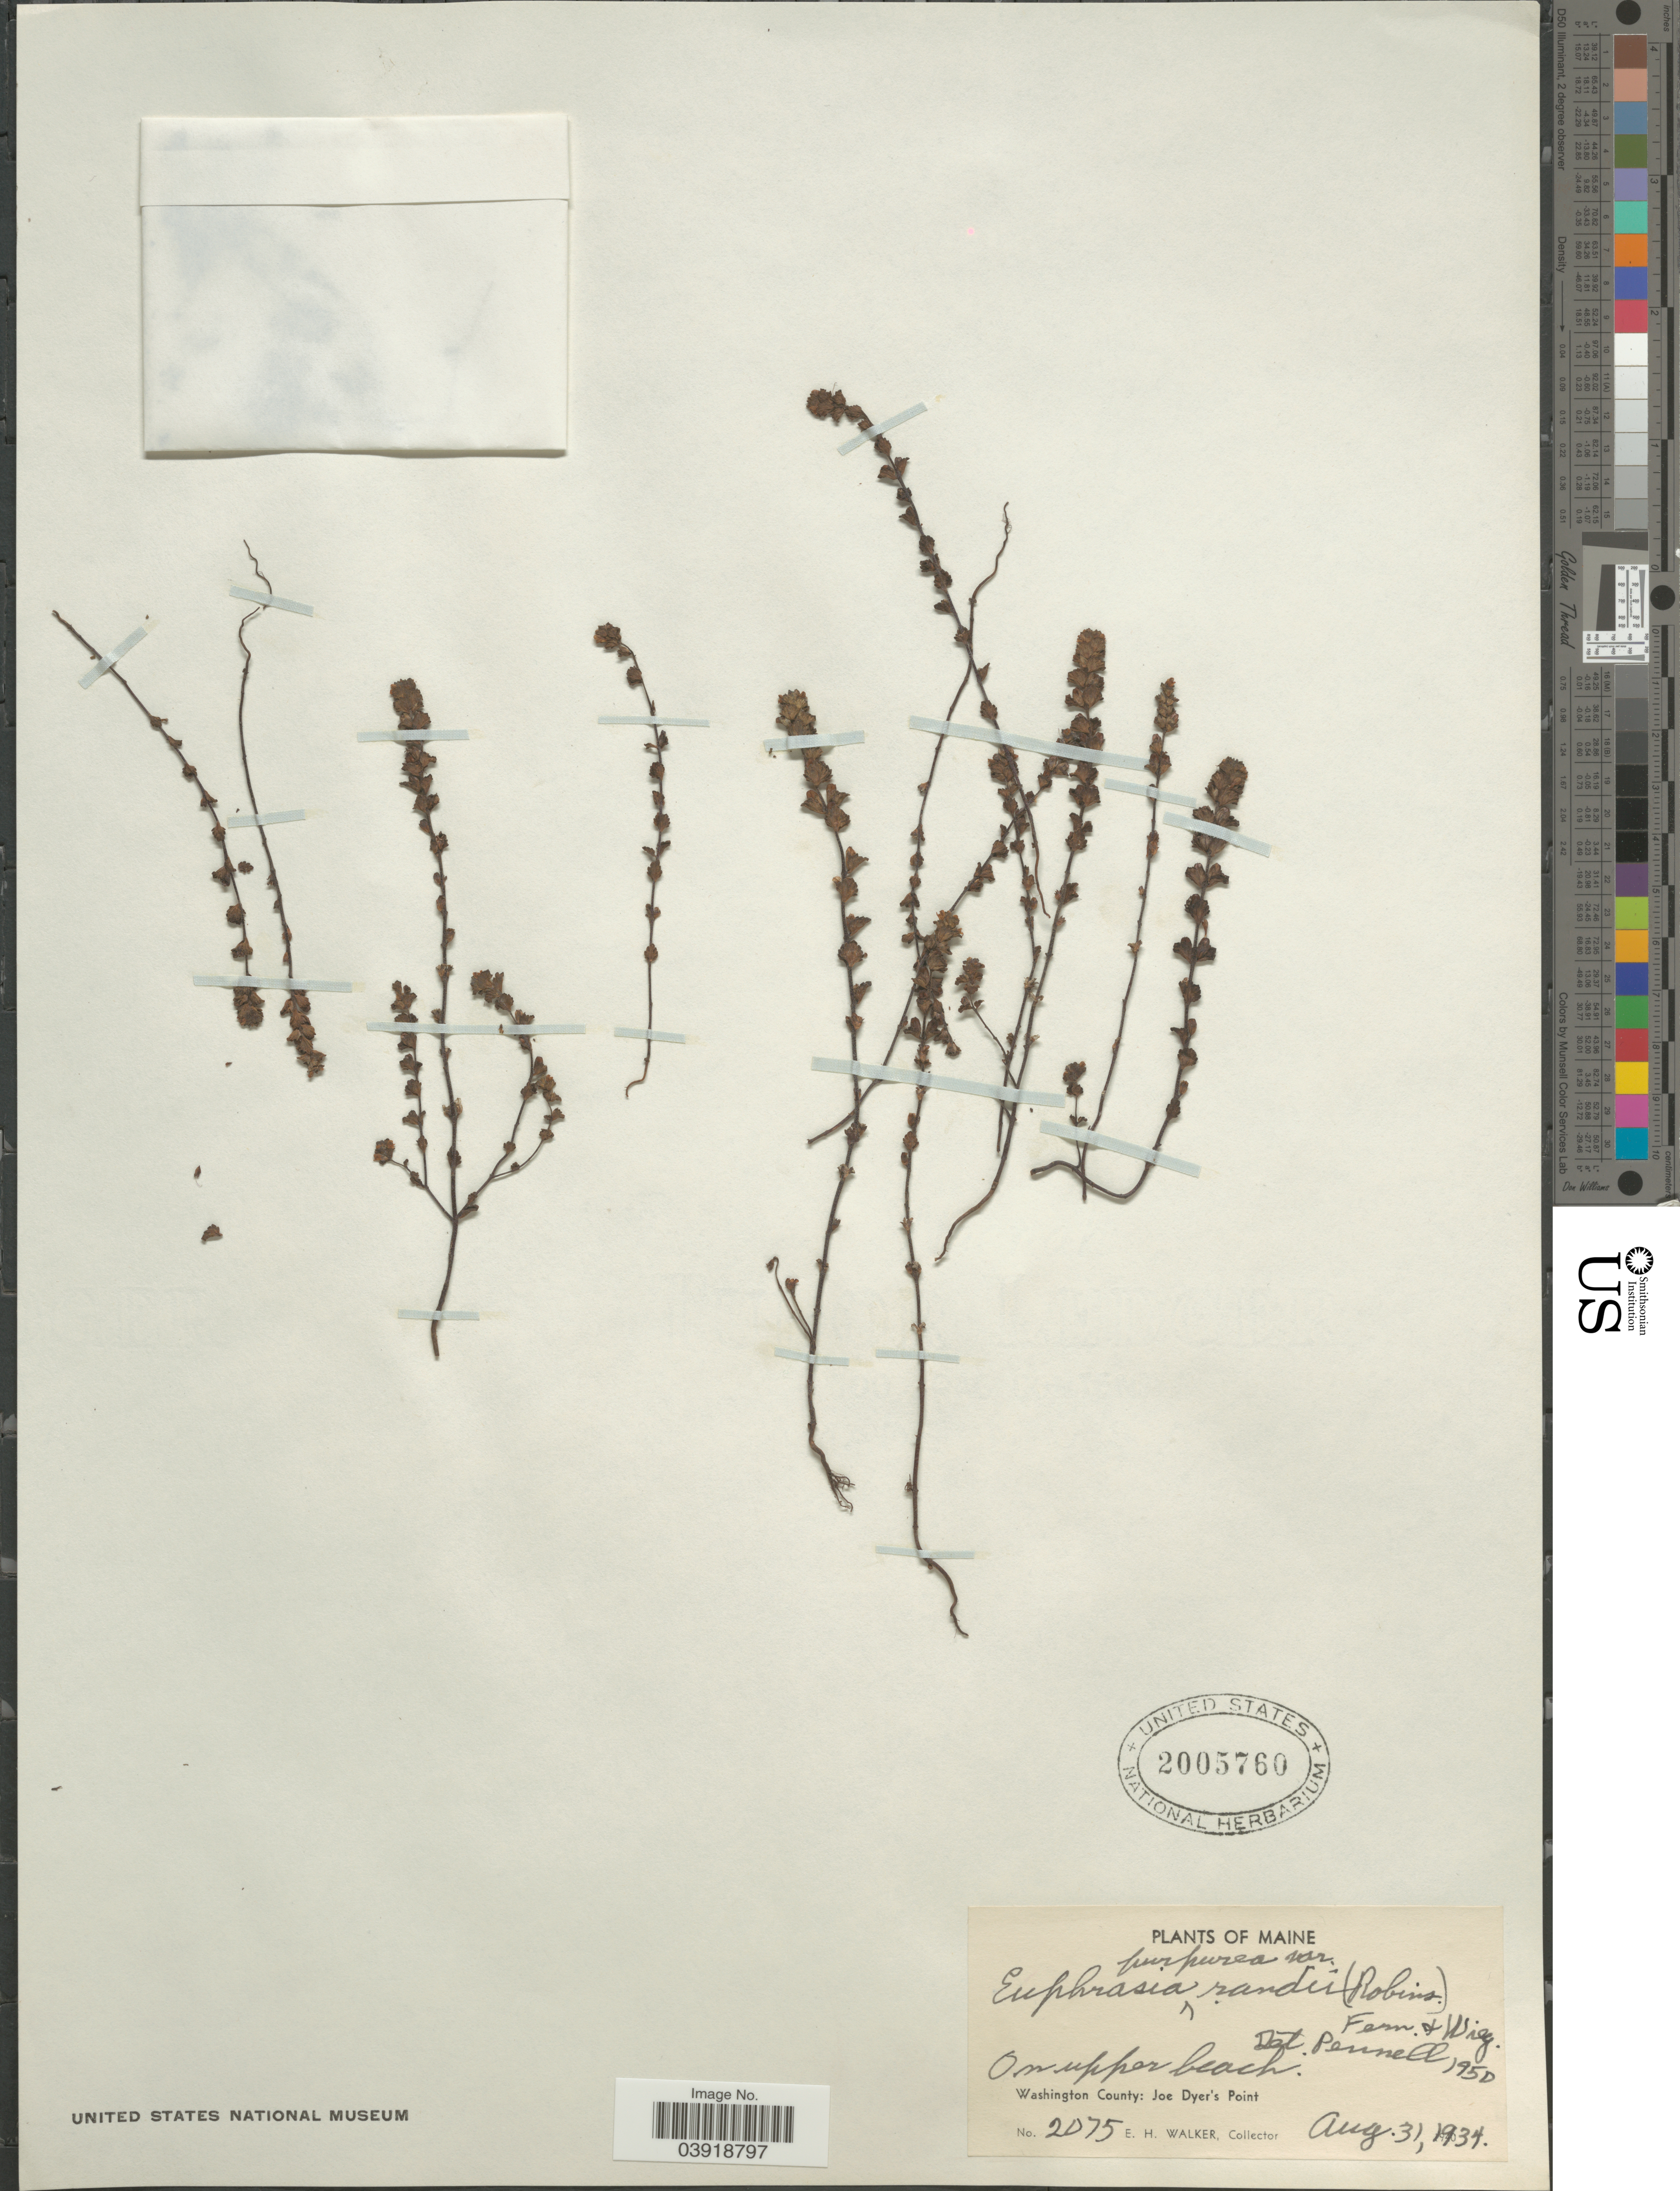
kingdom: Plantae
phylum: Tracheophyta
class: Magnoliopsida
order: Lamiales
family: Orobanchaceae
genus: Euphrasia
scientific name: Euphrasia purpurea var. randii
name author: (B.L. Rob.) Fernald & Wiegand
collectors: E. H. Walker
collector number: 2075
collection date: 1934-08-31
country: United States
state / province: Maine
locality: On upper beach. Washington County: Joe Dyer's Point.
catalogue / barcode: US 2005760